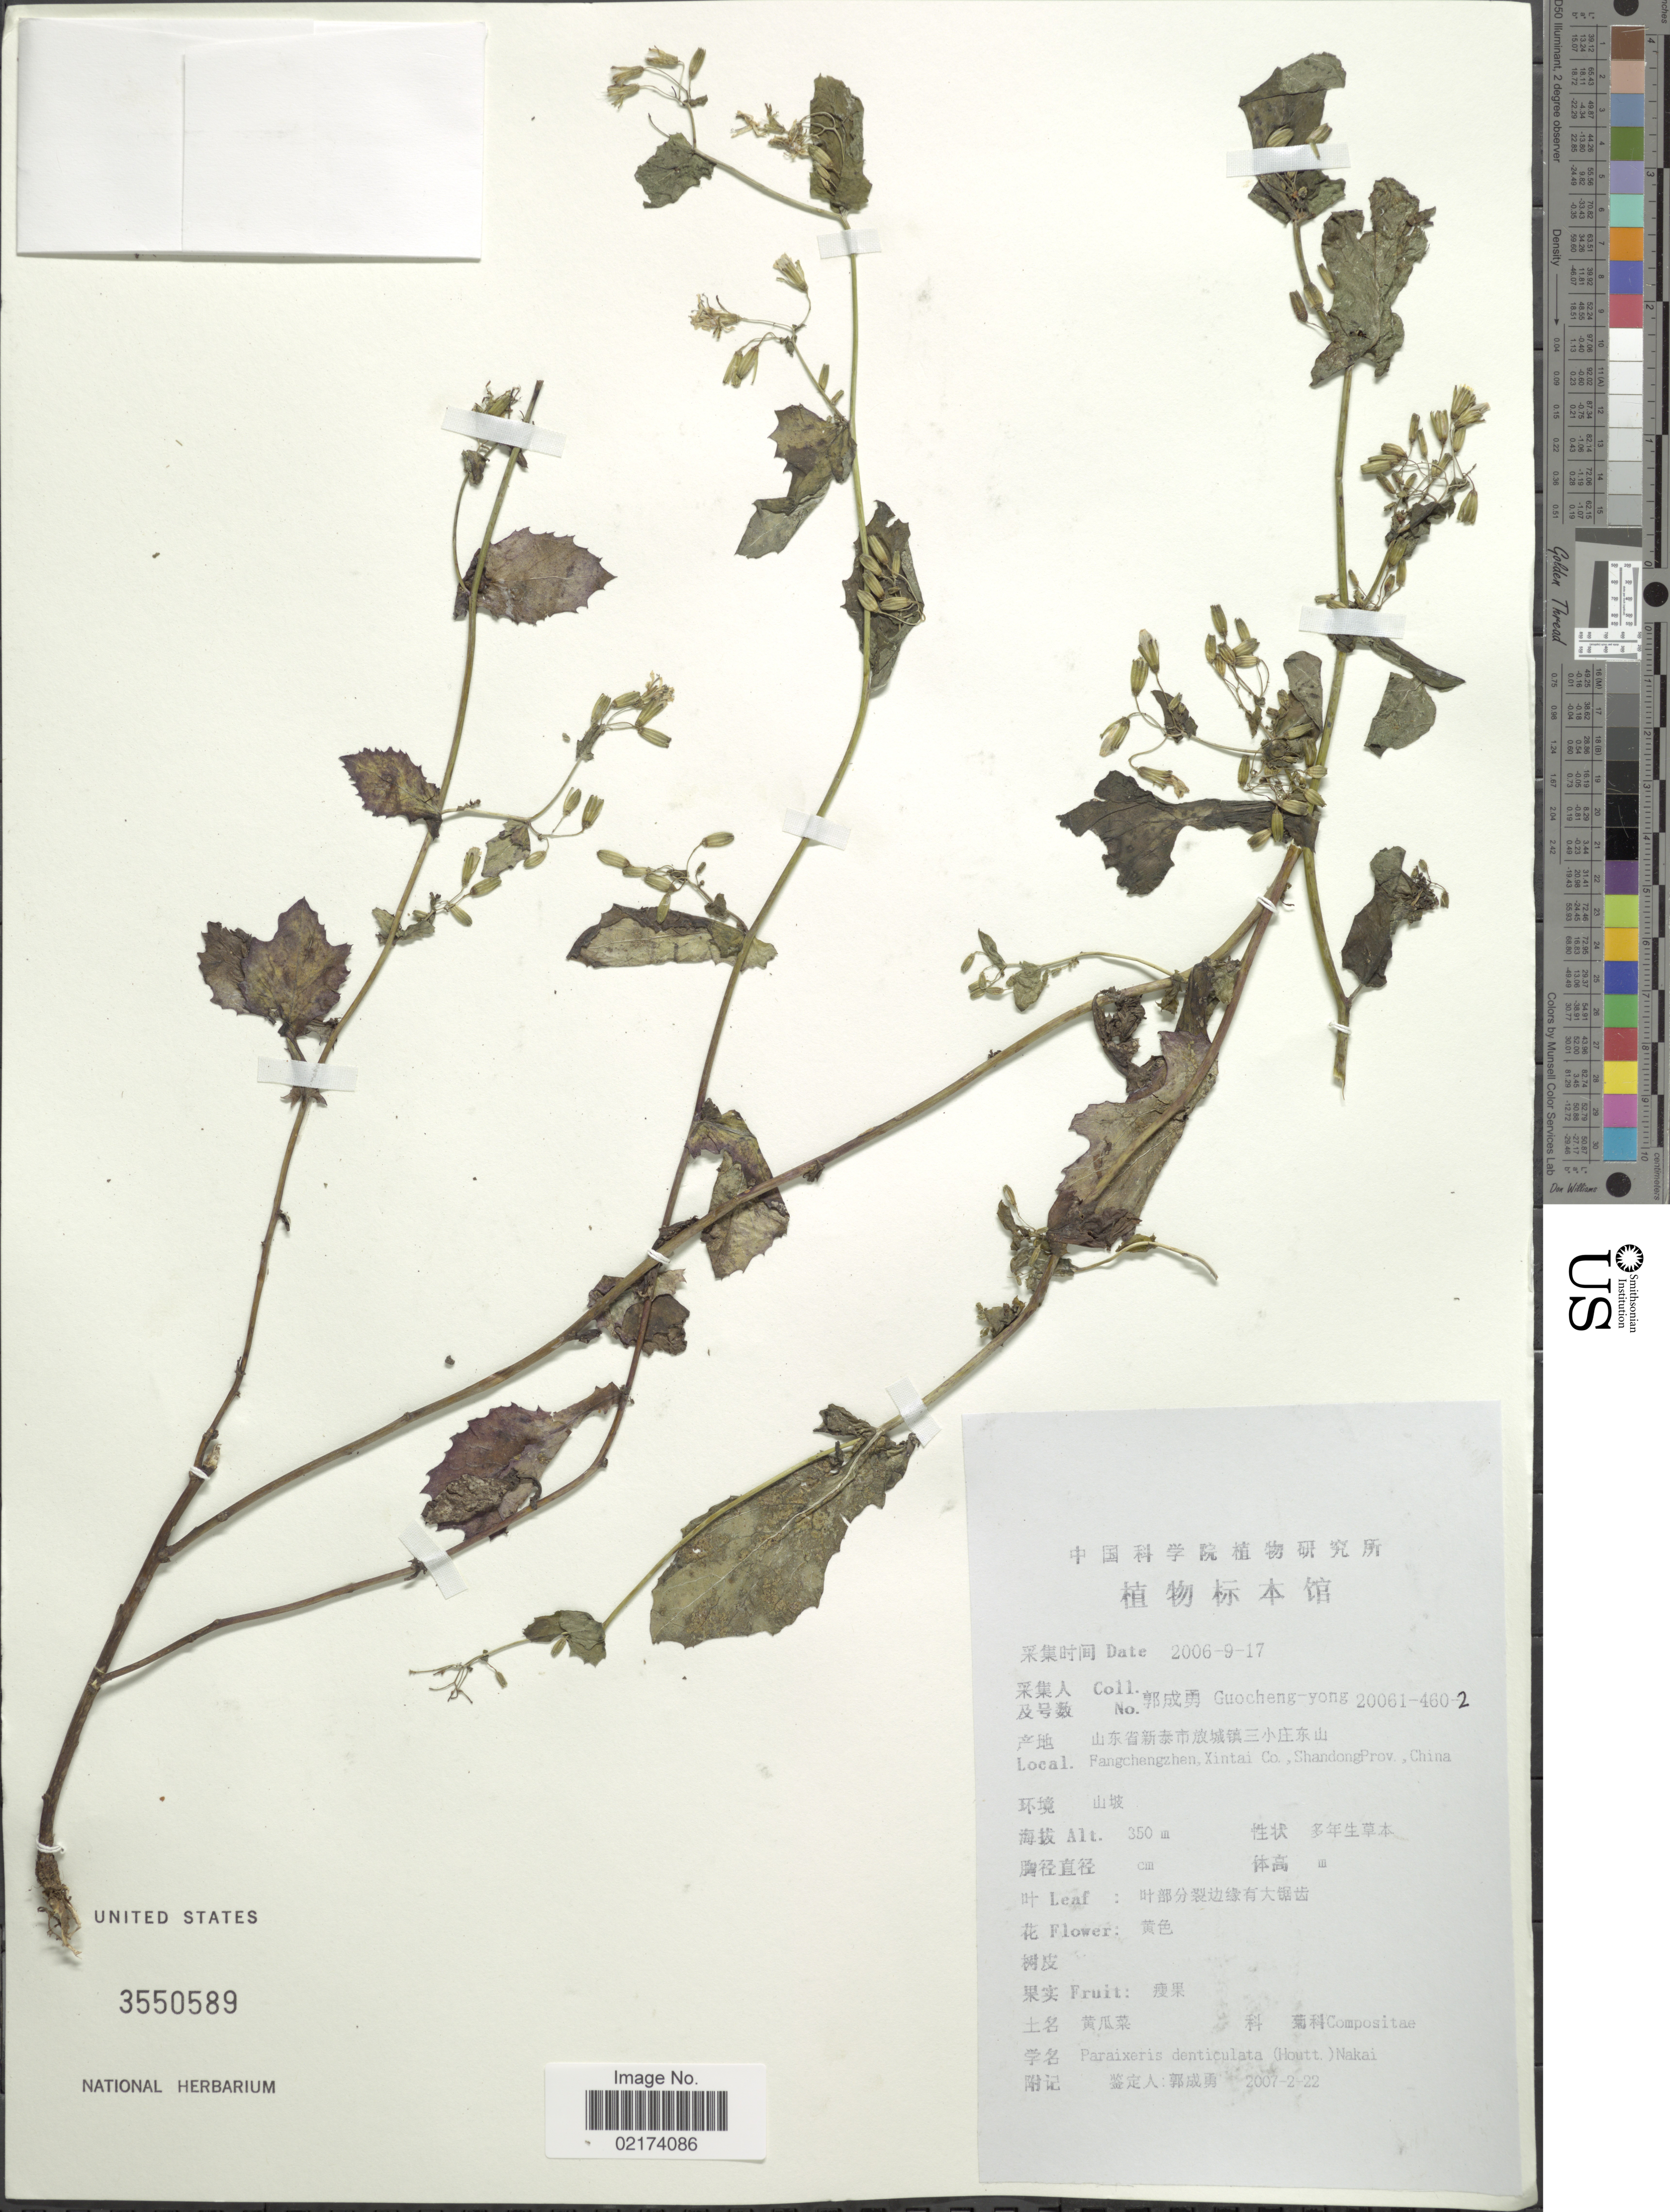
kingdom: Plantae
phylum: Tracheophyta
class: Magnoliopsida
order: Asterales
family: Asteraceae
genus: Crepidiastrum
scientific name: Crepidiastrum denticulatum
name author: (Houtt.) Pak & Kawano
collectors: Guo cheng-yong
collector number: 20061-460-2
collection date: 2006-09-17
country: China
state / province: Shandong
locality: Fangchengzhen, xintai Co., Shandong Prov.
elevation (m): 350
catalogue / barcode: US 3550589